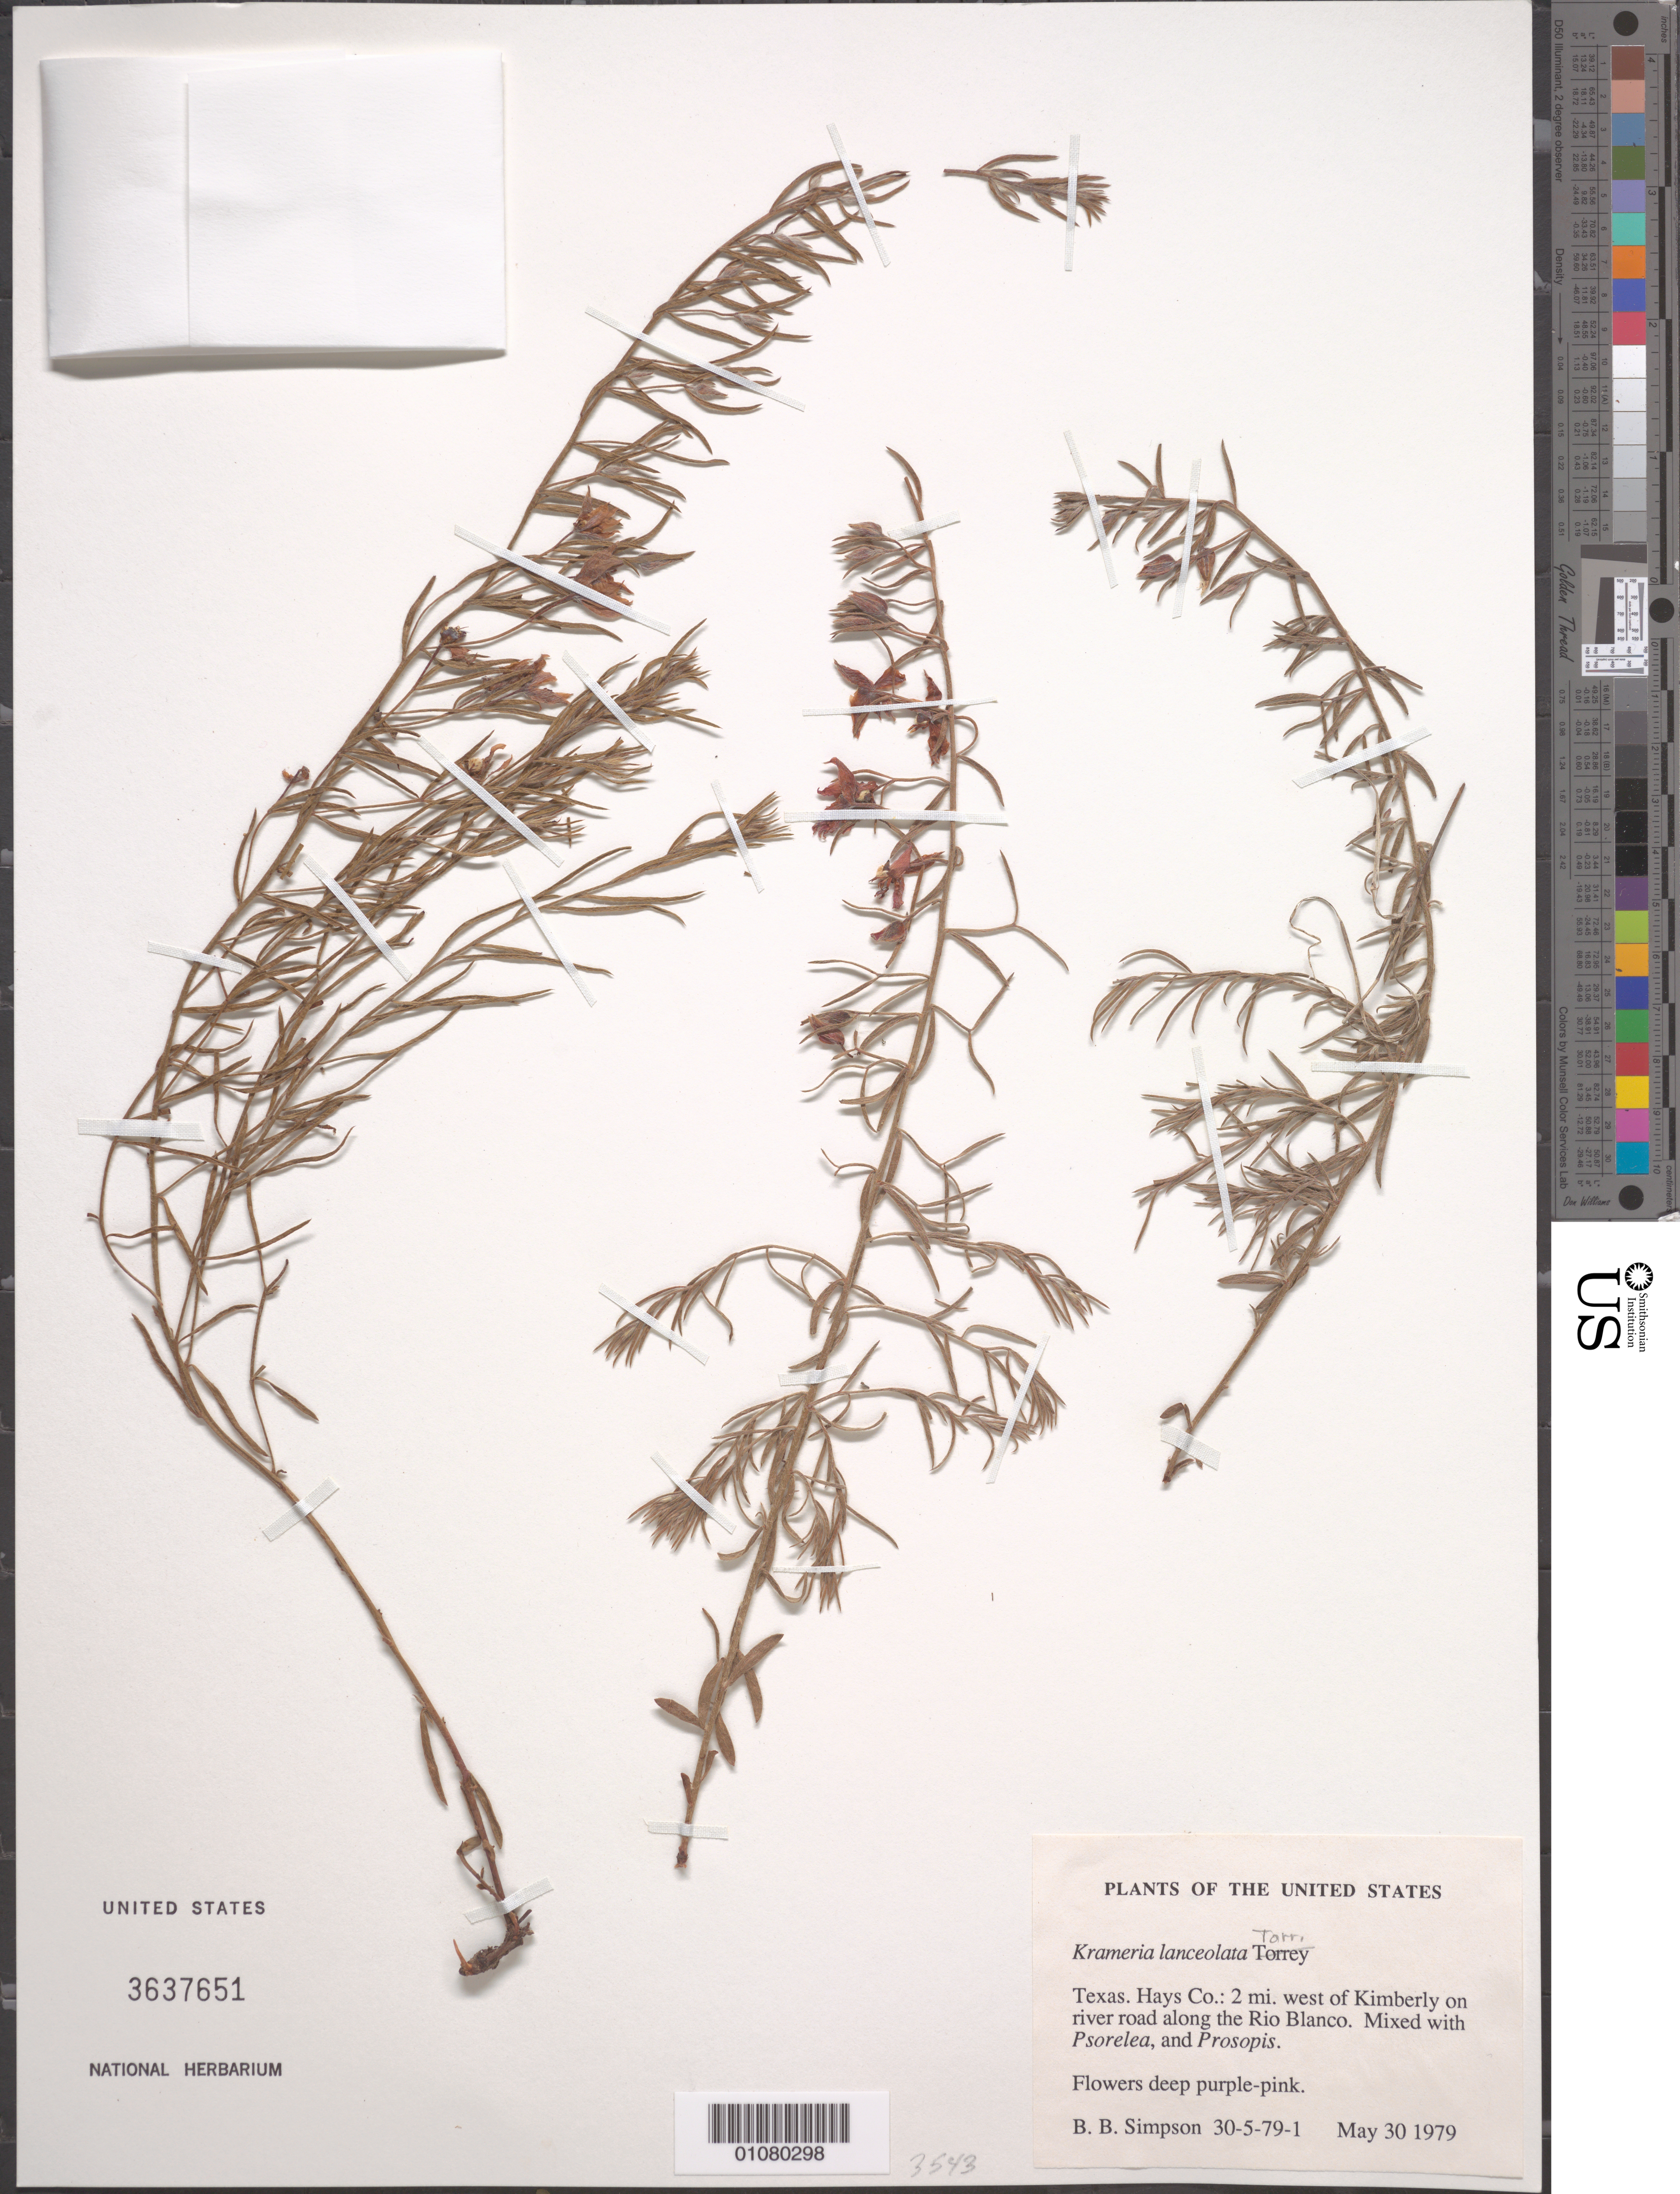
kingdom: Plantae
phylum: Tracheophyta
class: Magnoliopsida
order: Zygophyllales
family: Krameriaceae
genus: Krameria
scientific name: Krameria lanceolata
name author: Torr.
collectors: B. B. Simpson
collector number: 30-5-79-1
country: United States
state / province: Texas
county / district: Hays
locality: "W of Kimberly oin river road along the Rio Blanco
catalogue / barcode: US 3637651